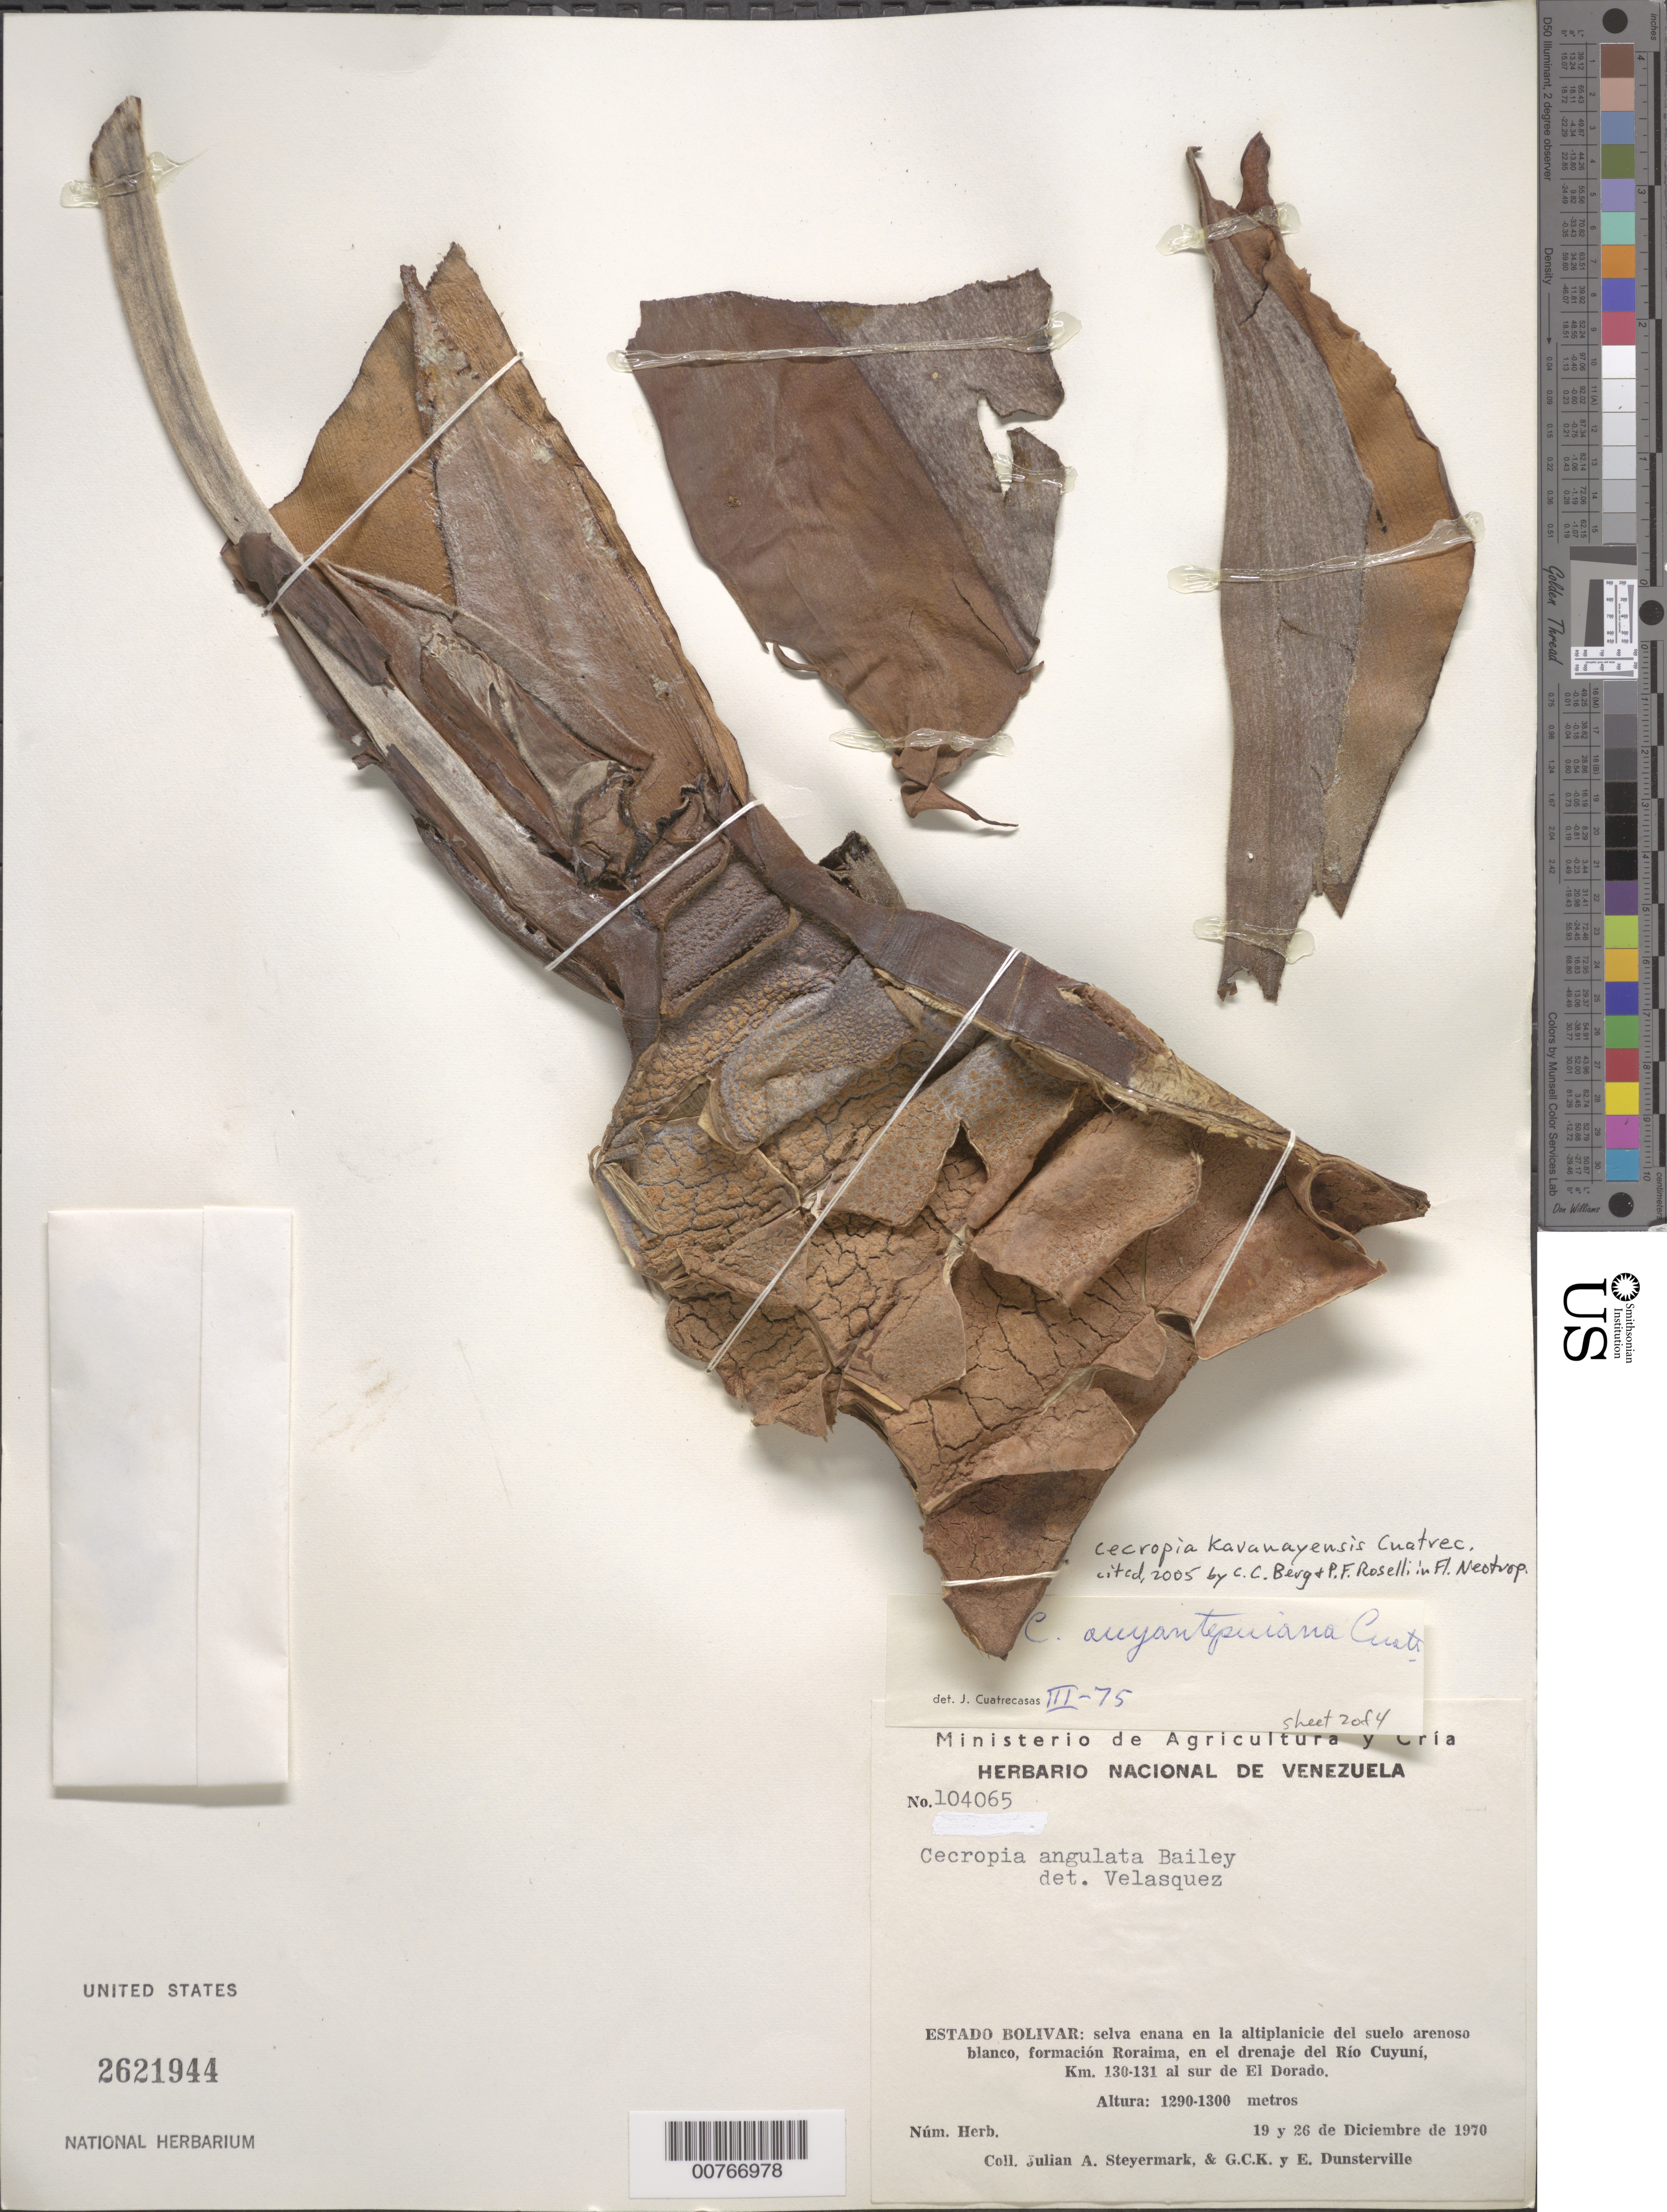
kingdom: Plantae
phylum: Tracheophyta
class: Magnoliopsida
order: Rosales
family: Urticaceae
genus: Cecropia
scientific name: Cecropia kavanayensis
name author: Cuatrec.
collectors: J. Steyermark, G. C. K. Dunsterville & E. Dunsterville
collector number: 104065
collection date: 1970-12-19/1970-12-26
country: Venezuela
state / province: Bolivar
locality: Estado Bolivar: selva enana en la altiplanicie del suelo arenoso blanco, formación Roraima, en el drenaje del Río Cuyuní, Km. 130-131 al sur de El Dorado.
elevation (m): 1290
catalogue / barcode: US 2621944